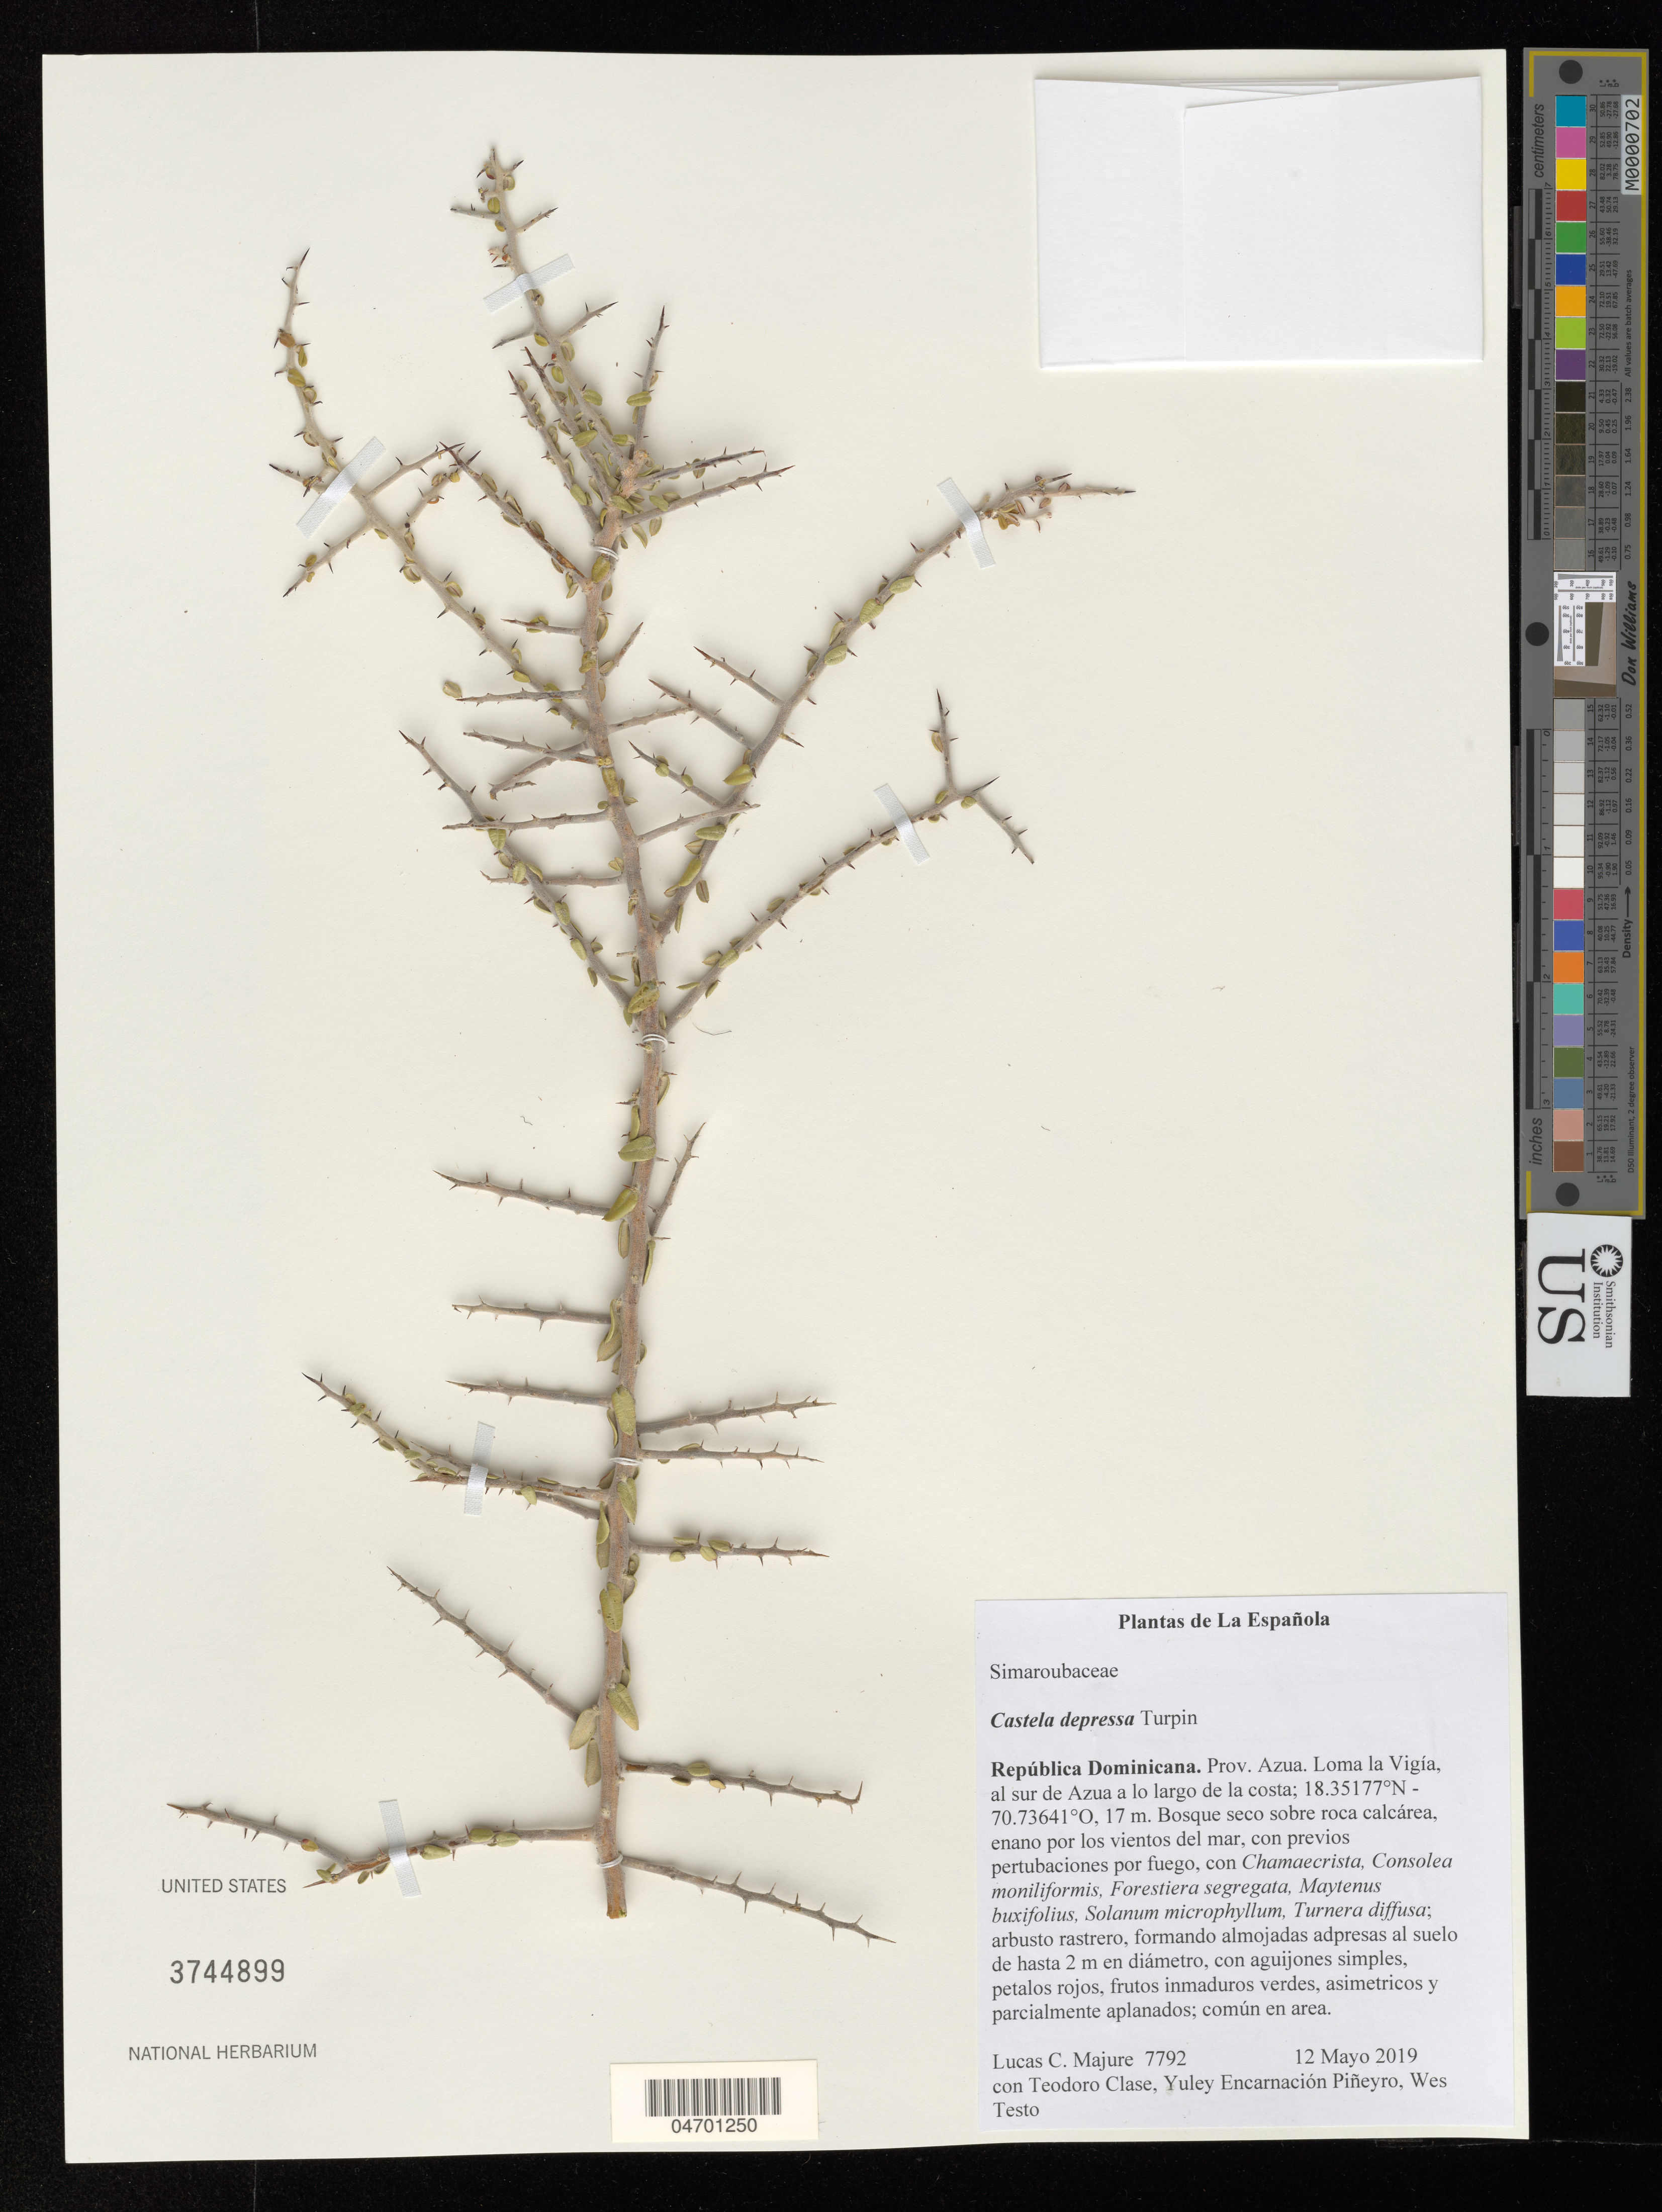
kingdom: Plantae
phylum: Tracheophyta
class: Magnoliopsida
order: Sapindales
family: Simaroubaceae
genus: Castela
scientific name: Castela depressa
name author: Turpin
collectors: L. C. Majure, T. Clase, Y. Encarnacion Pineyro & K. Lima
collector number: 7792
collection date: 2019-05-12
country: Dominican Republic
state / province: Azua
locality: República Dominicana. Loma la Vigía, al sur de Azua a lo largo de la costa.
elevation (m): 17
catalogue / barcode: US 3744899